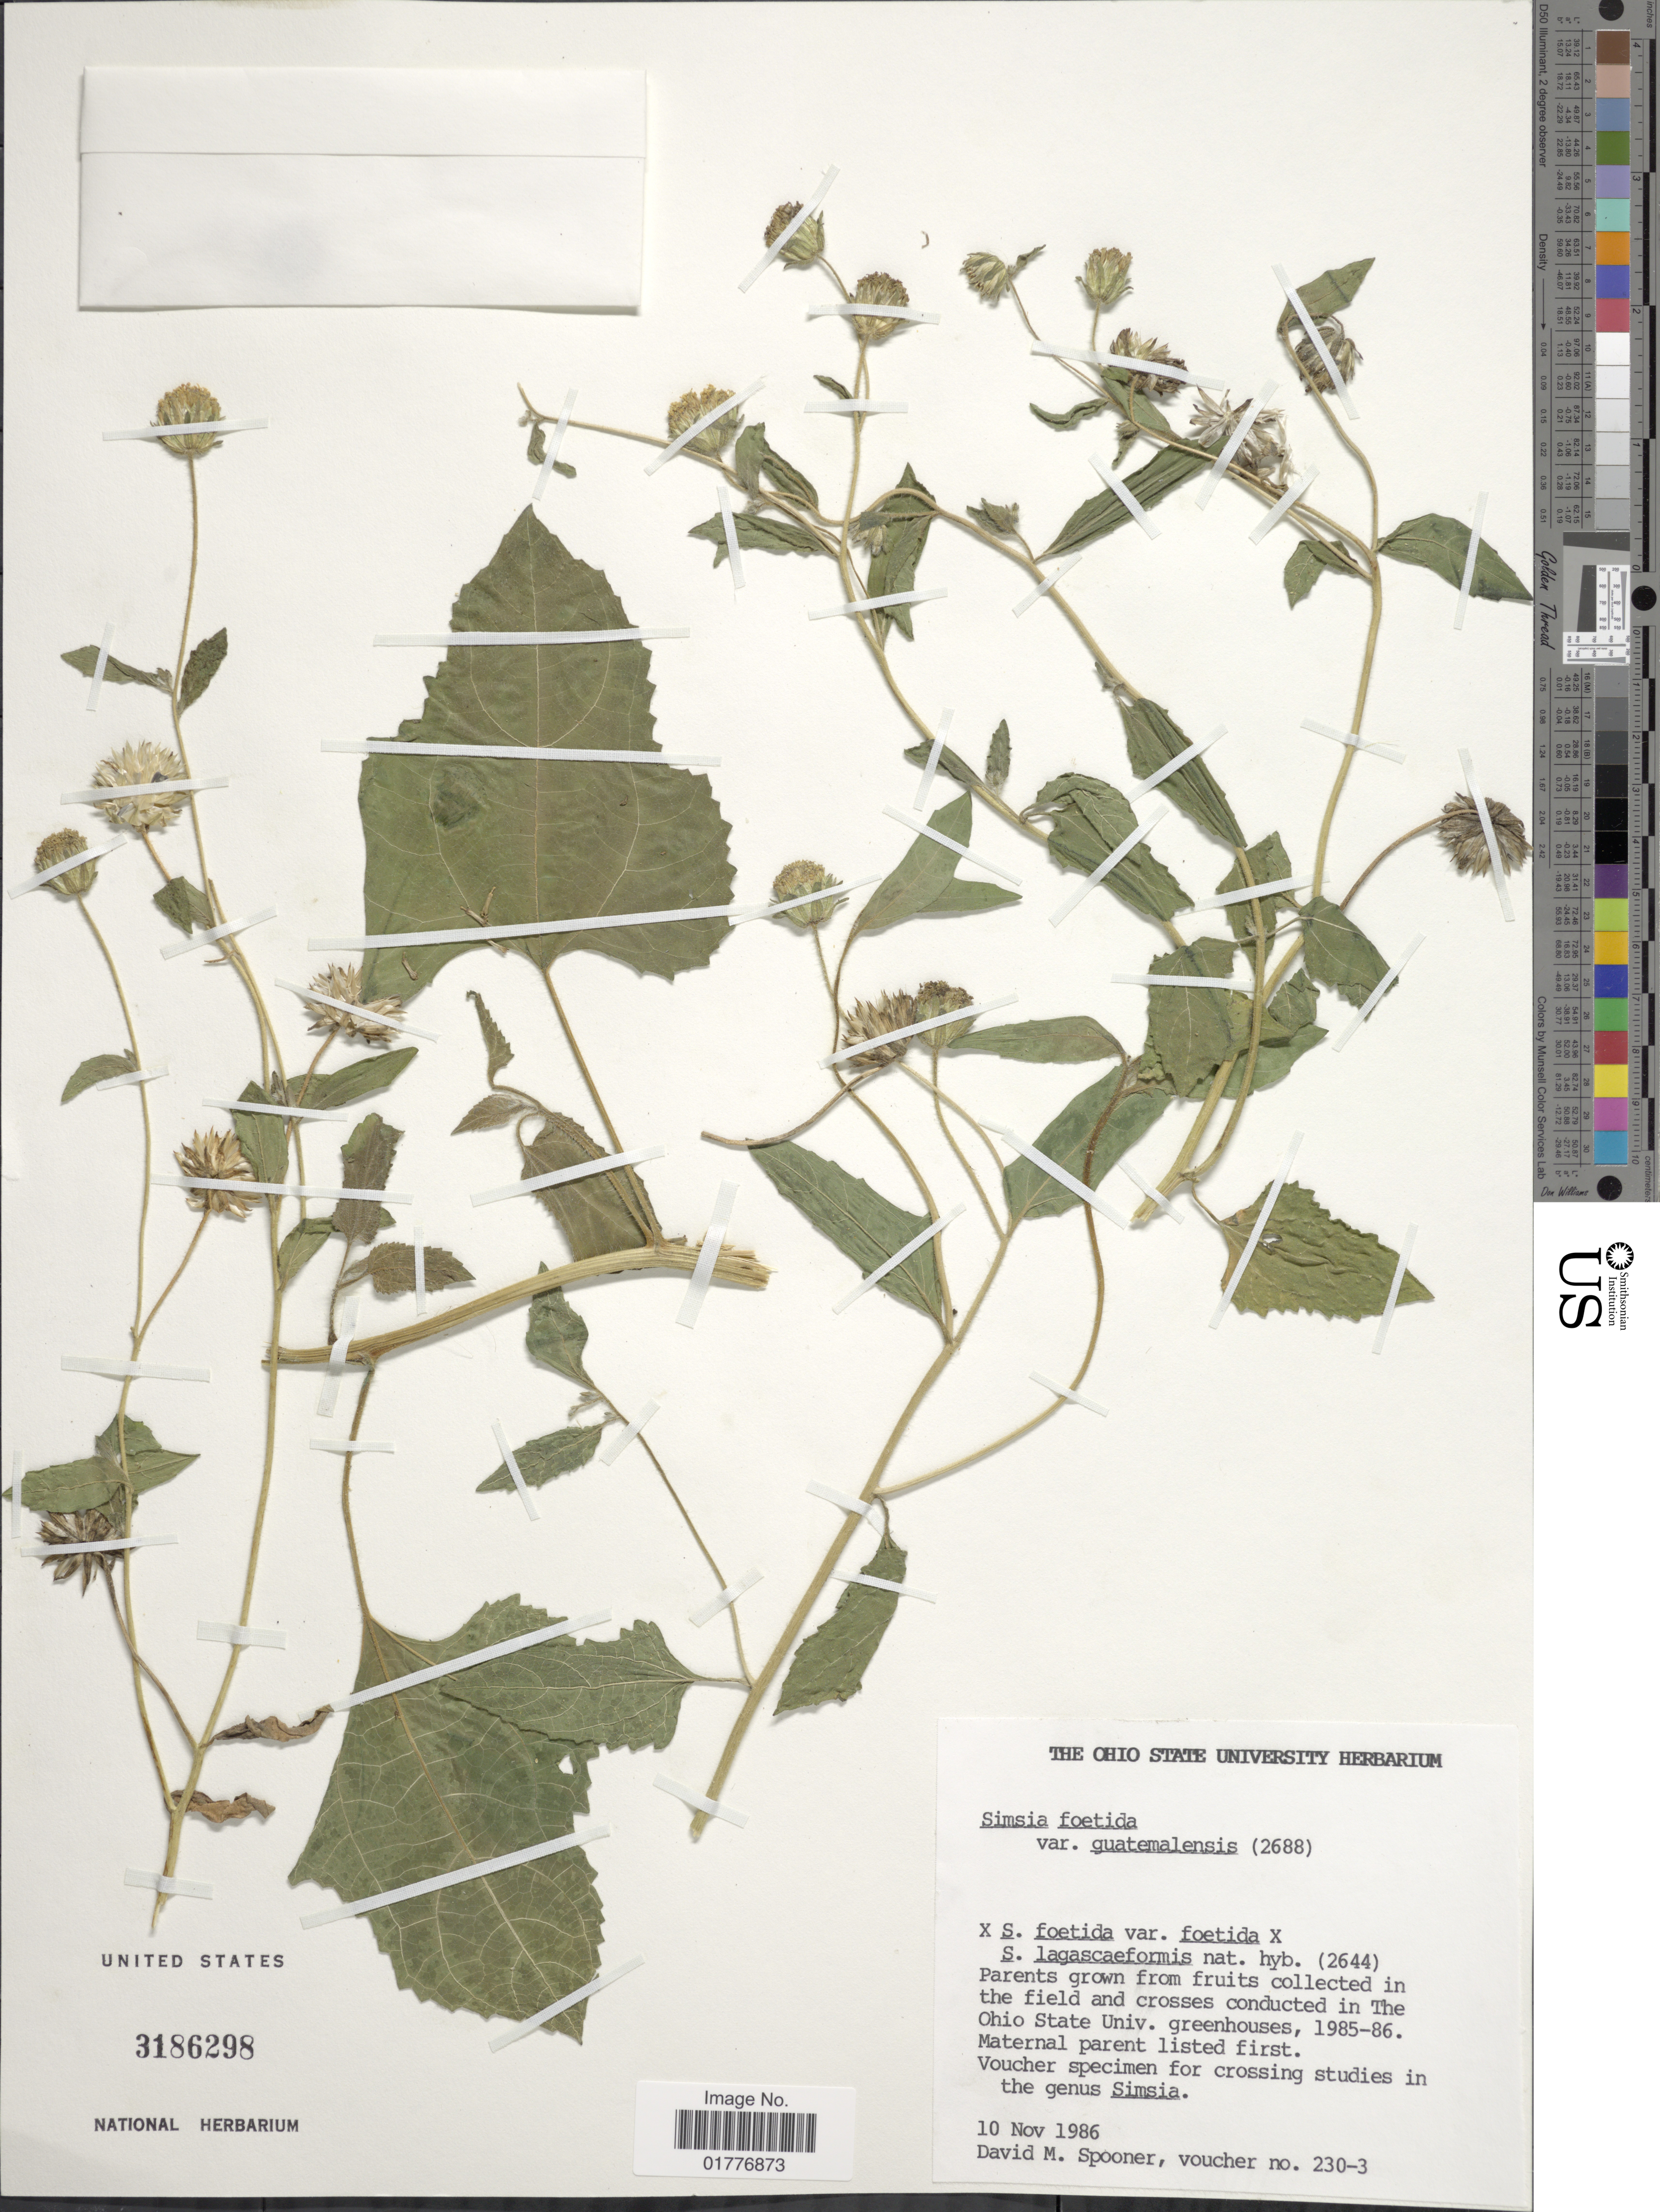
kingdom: Plantae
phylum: Tracheophyta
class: Magnoliopsida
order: Asterales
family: Asteraceae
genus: Simsia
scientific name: Simsia foetida var. foetida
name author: (Cav.) S.F. Blake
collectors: D. Spooner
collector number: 230-3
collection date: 1986-11-10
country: United States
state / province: Ohio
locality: In the field and crosses conducted in the Ohio State Univ. greenhouses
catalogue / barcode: US 3186298